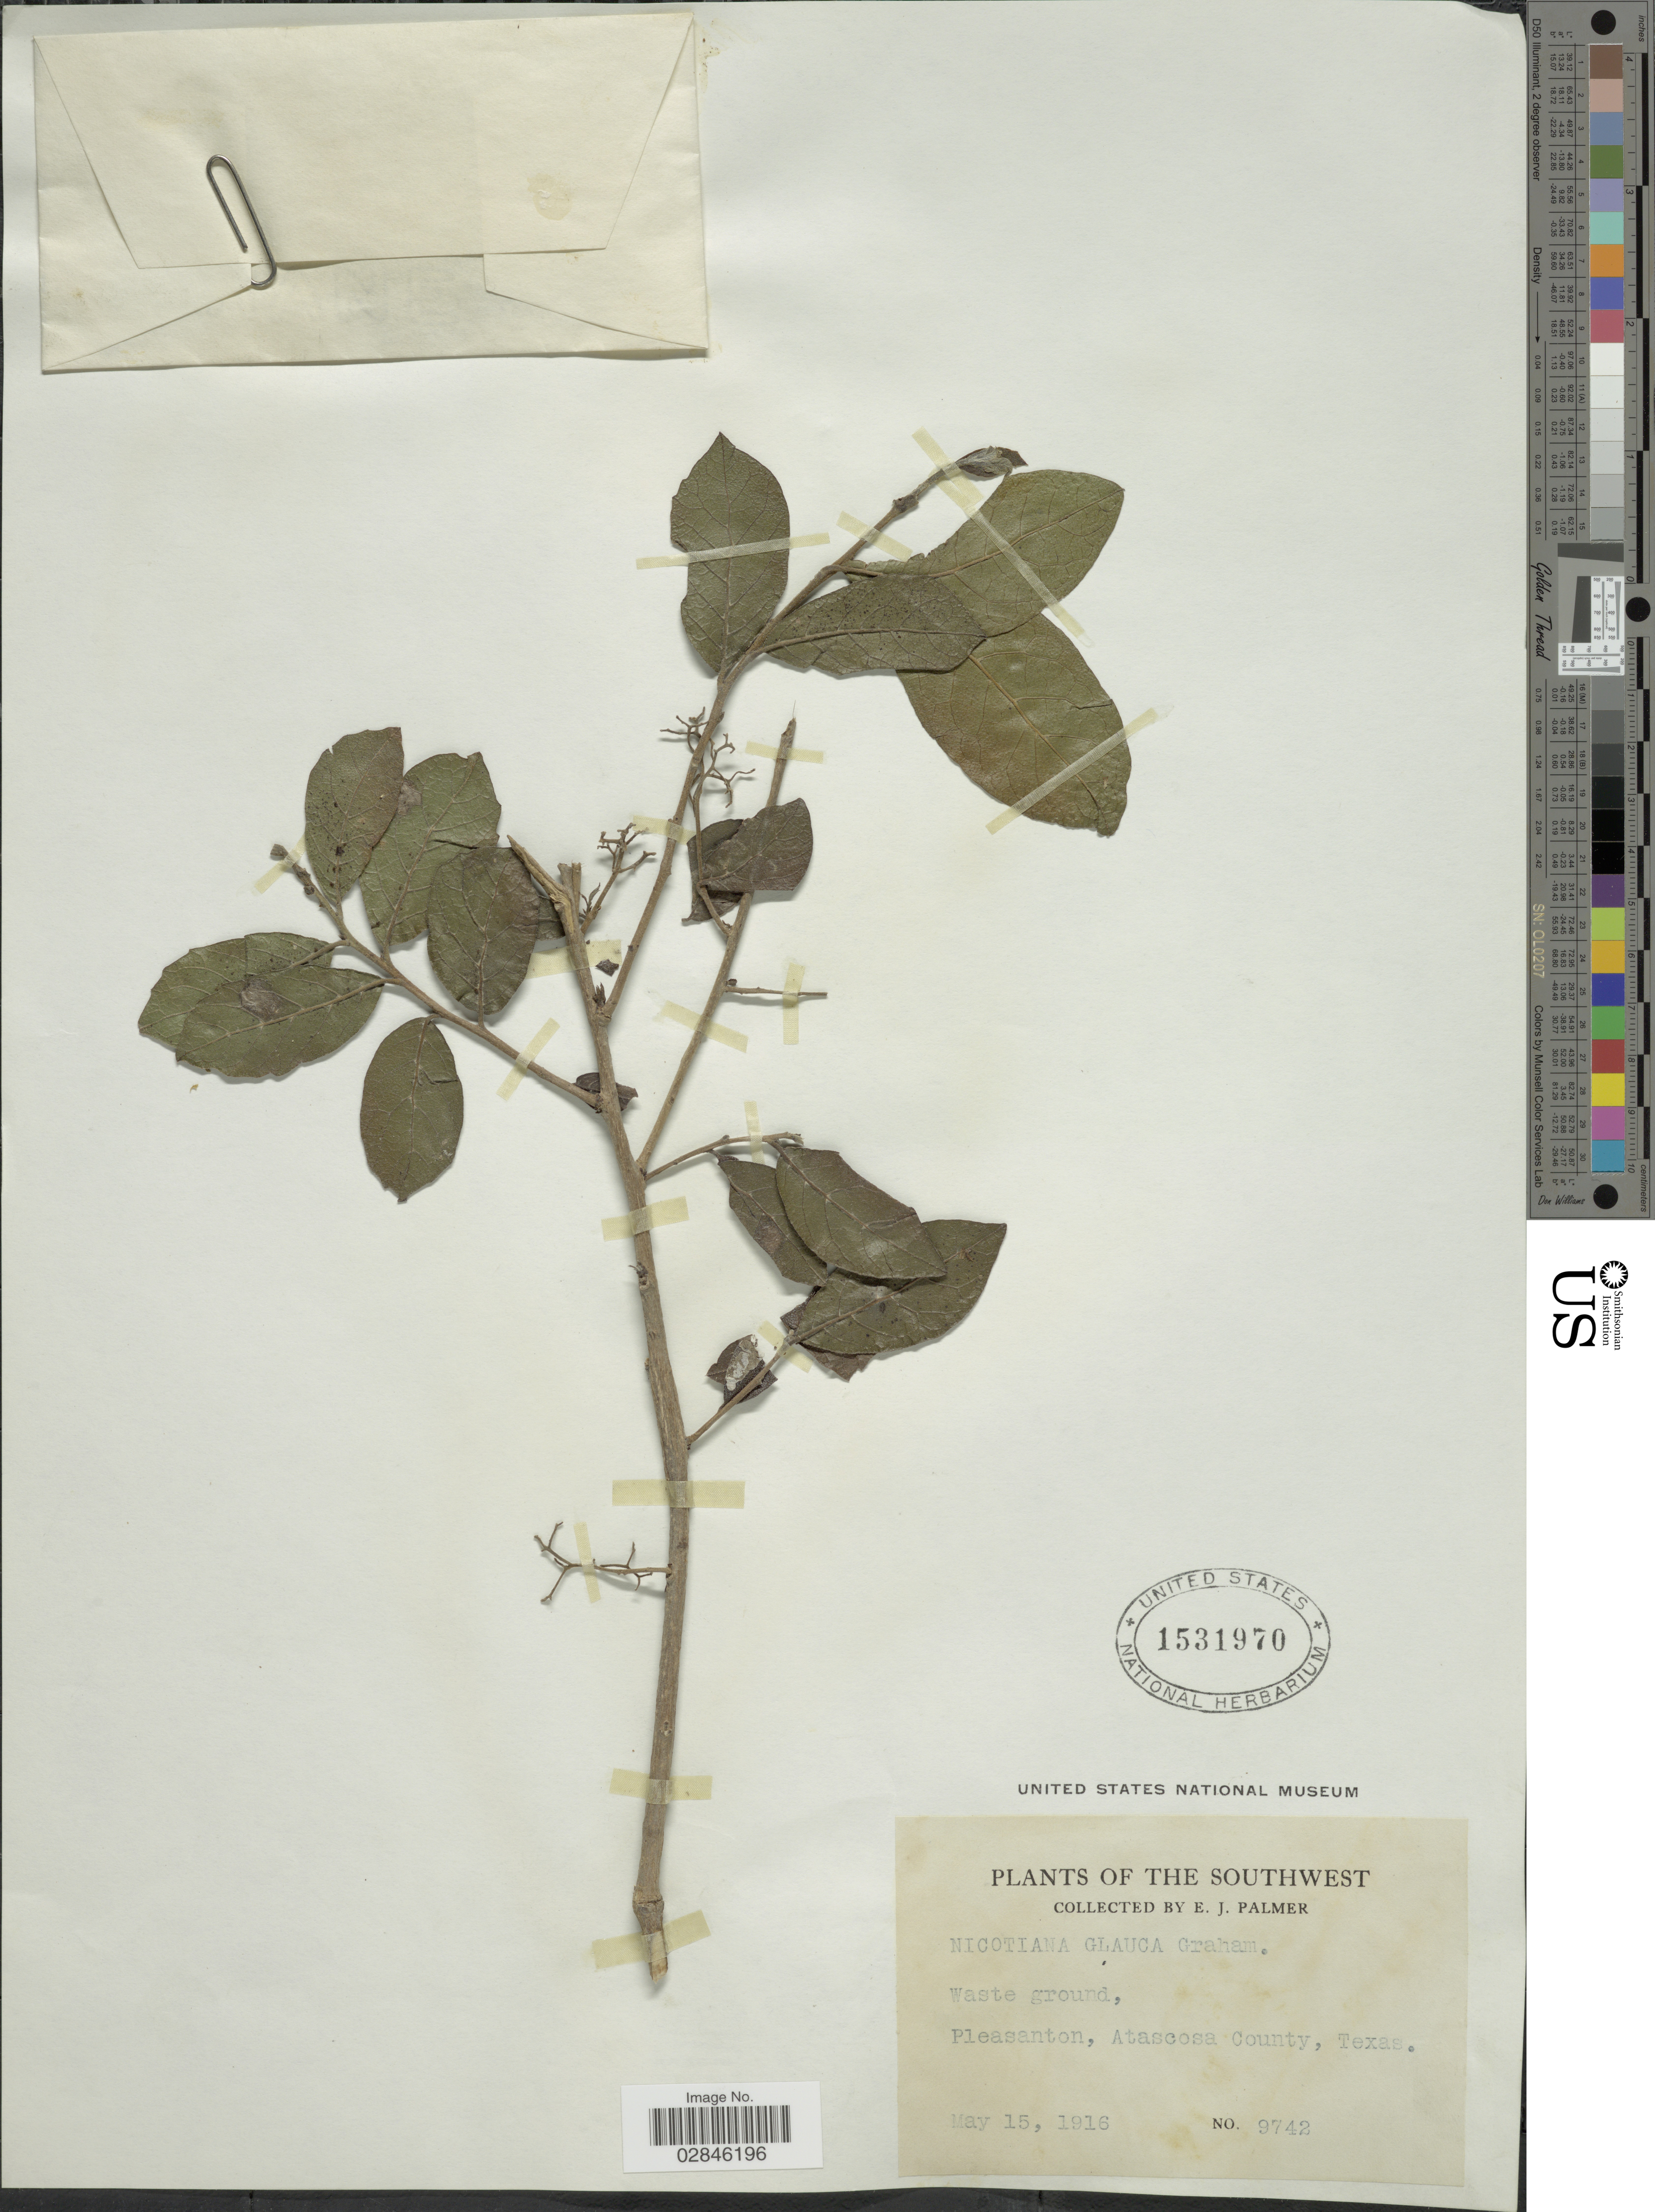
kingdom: Plantae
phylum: Tracheophyta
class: Magnoliopsida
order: Solanales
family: Solanaceae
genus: Nicotiana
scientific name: Nicotiana glauca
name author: Graham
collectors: E. J. Palmer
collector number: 9742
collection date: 1916-05-15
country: United States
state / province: Texas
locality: The Southwest. Pleasanton, Atascosa County.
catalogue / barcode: US 1531970